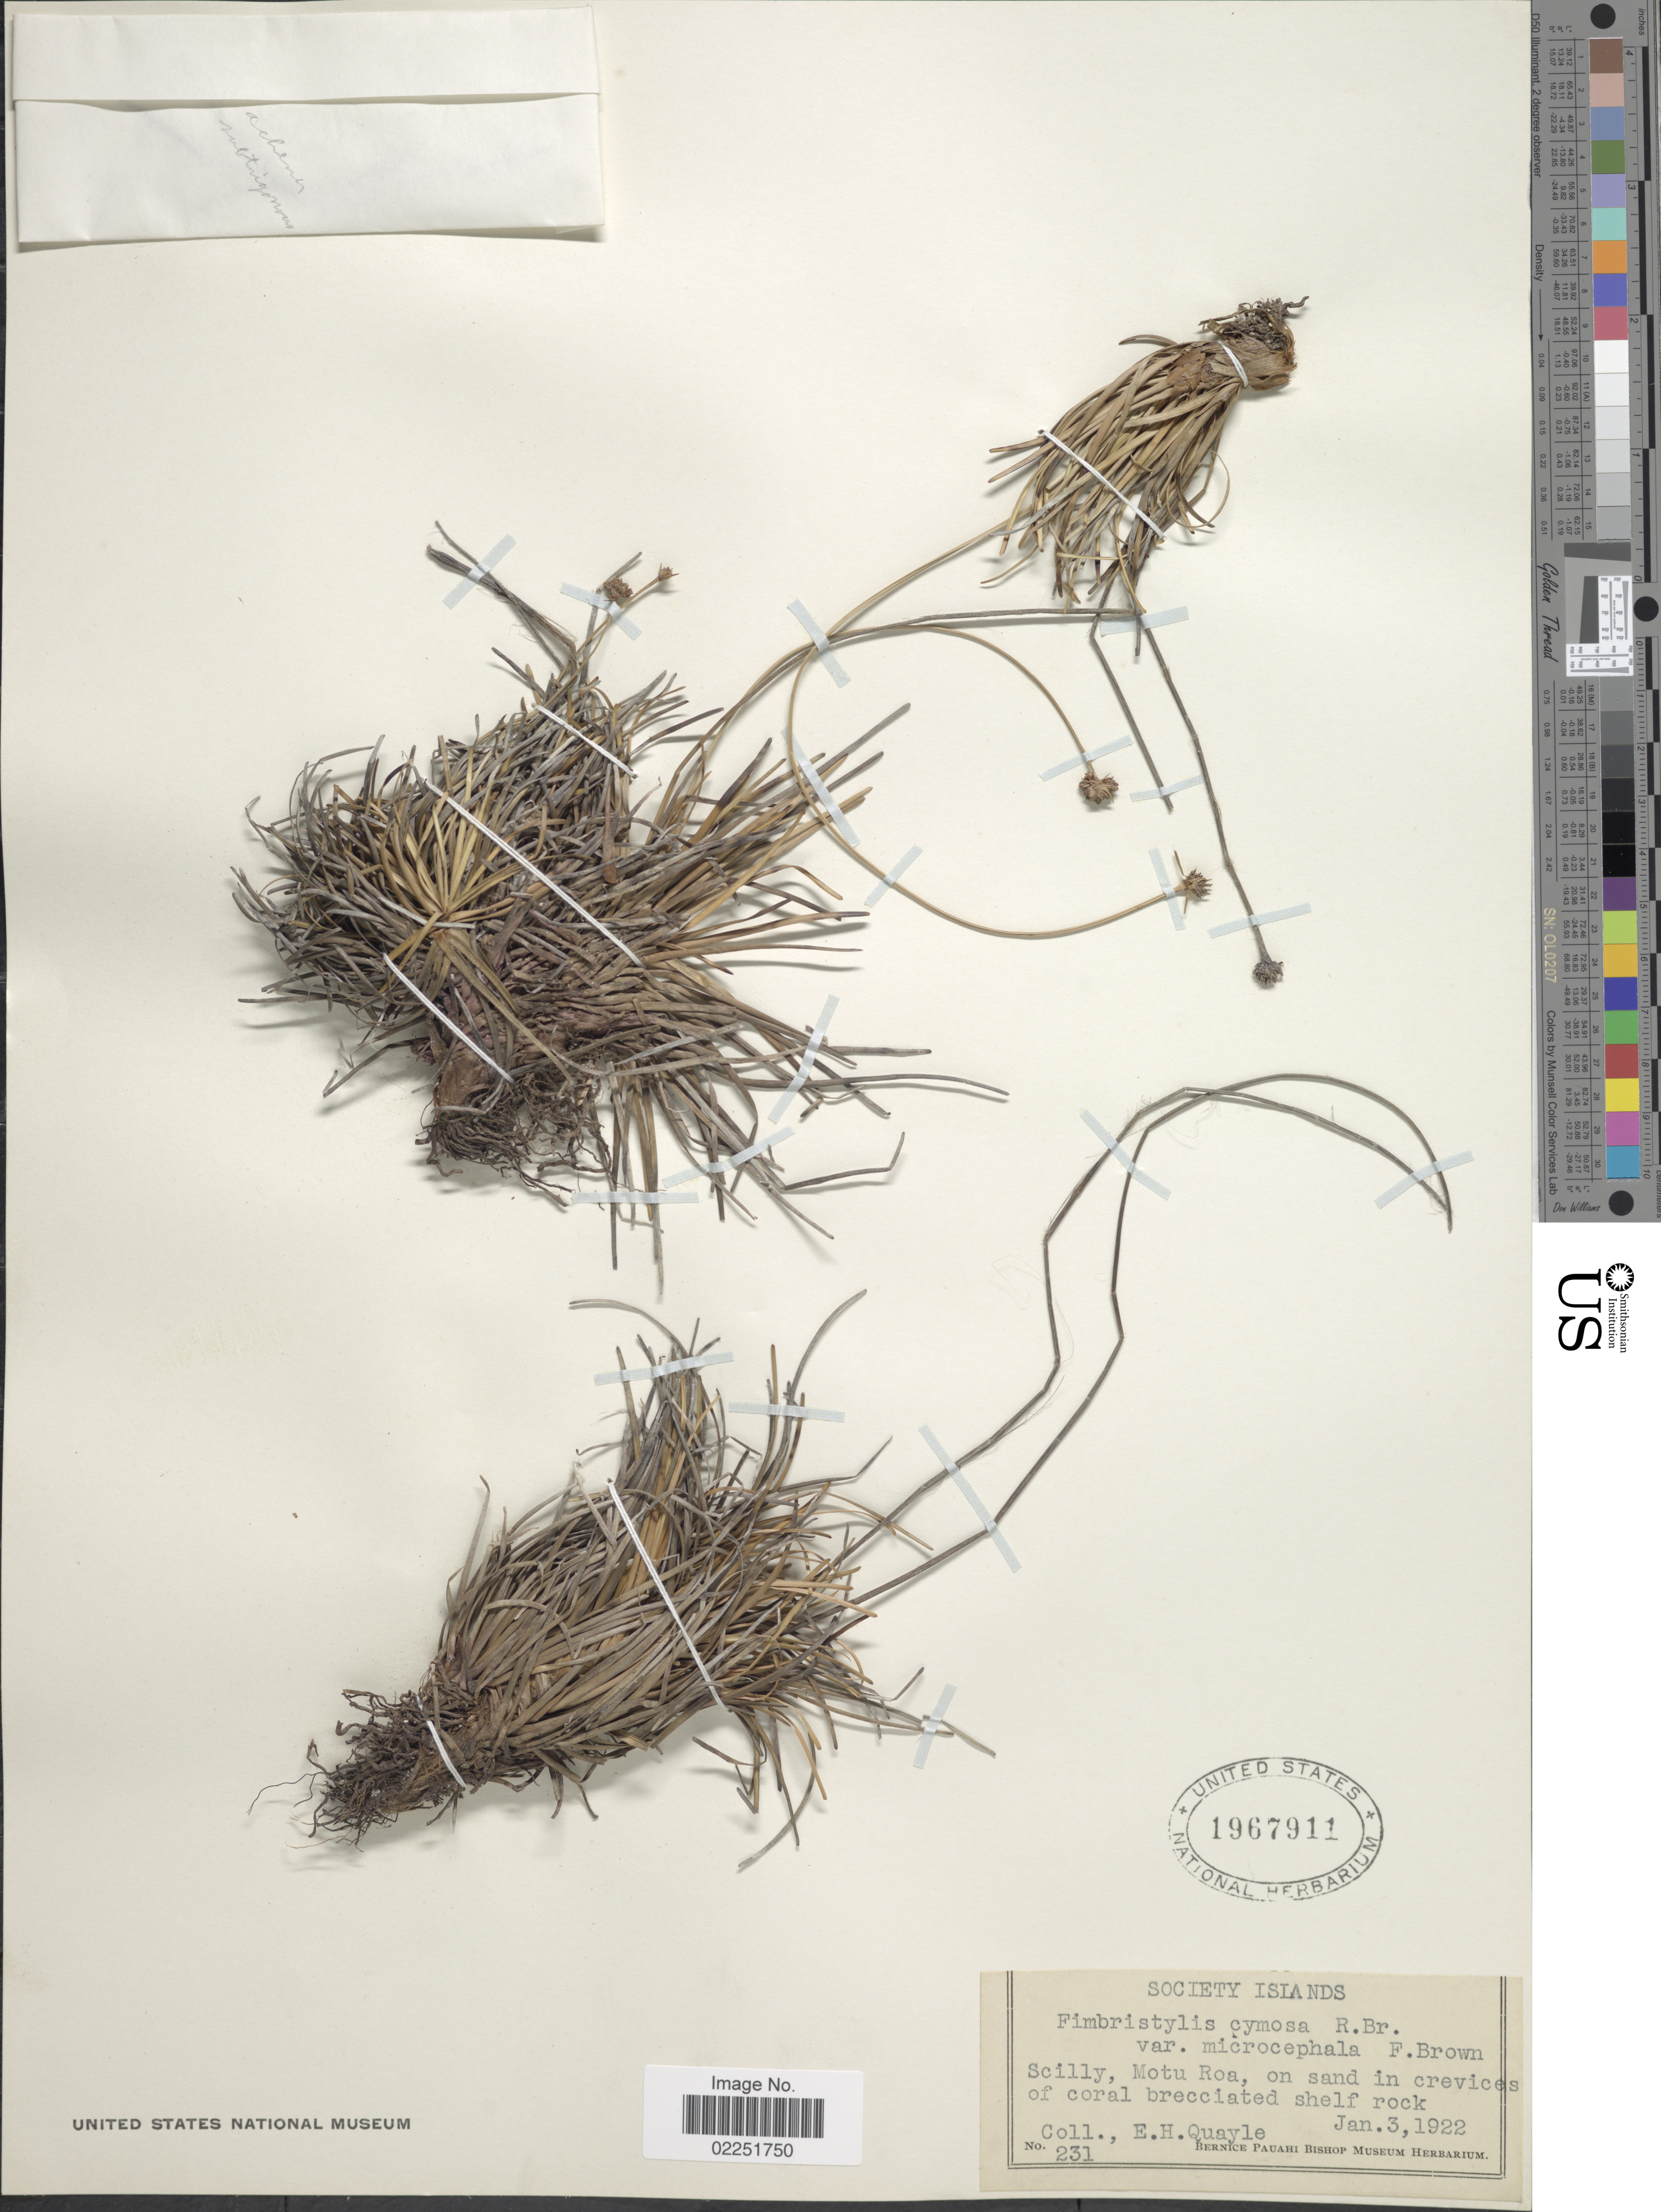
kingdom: Plantae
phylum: Tracheophyta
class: Liliopsida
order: Poales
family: Cyperaceae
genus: Fimbristylis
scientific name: Fimbristylis cymosa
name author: R. Br.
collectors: E. Quayle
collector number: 231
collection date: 1922-01-03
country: French Polynesia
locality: Society Islands. Scilly, Motu Roa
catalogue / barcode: US 1967911